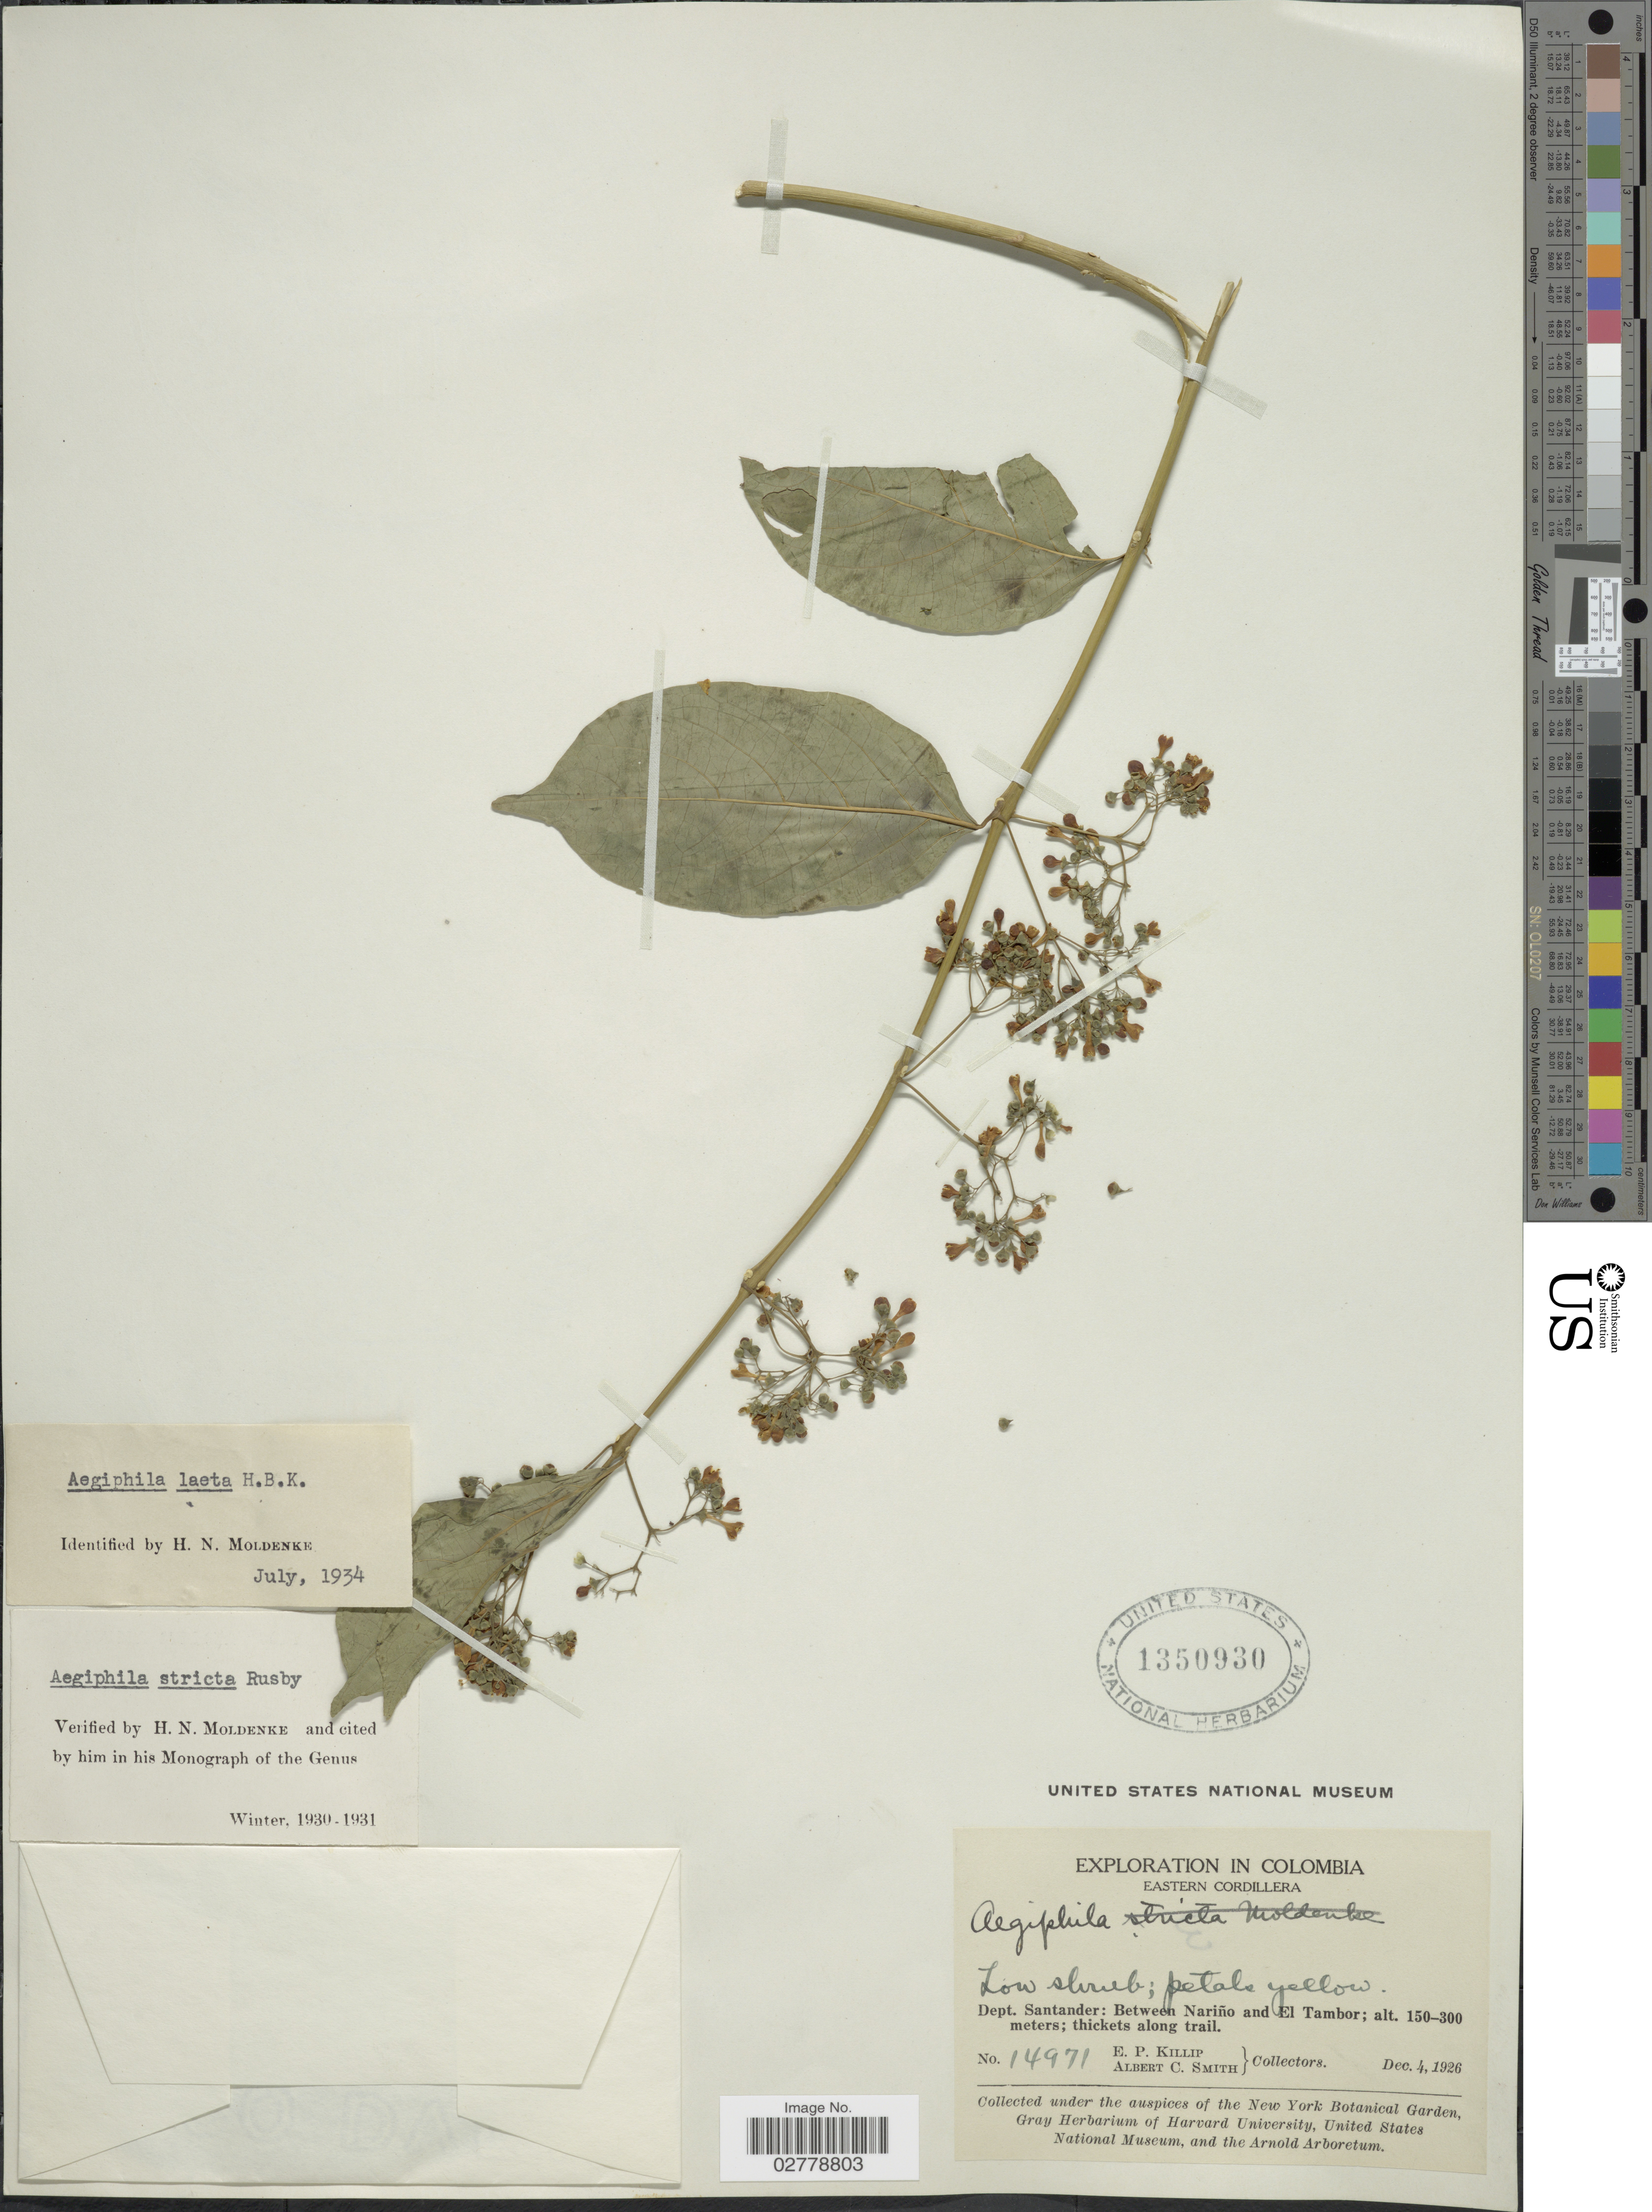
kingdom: Plantae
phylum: Tracheophyta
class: Magnoliopsida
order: Lamiales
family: Lamiaceae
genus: Aegiphila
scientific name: Aegiphila laeta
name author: Kunth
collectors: E. P. Killip & A. C. Smith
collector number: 14971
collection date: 1926-12-04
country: Colombia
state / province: Santander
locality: Eastern Cordillera, Dept. Santander: Between Nariño and El Tambor.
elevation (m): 150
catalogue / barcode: US 1350930